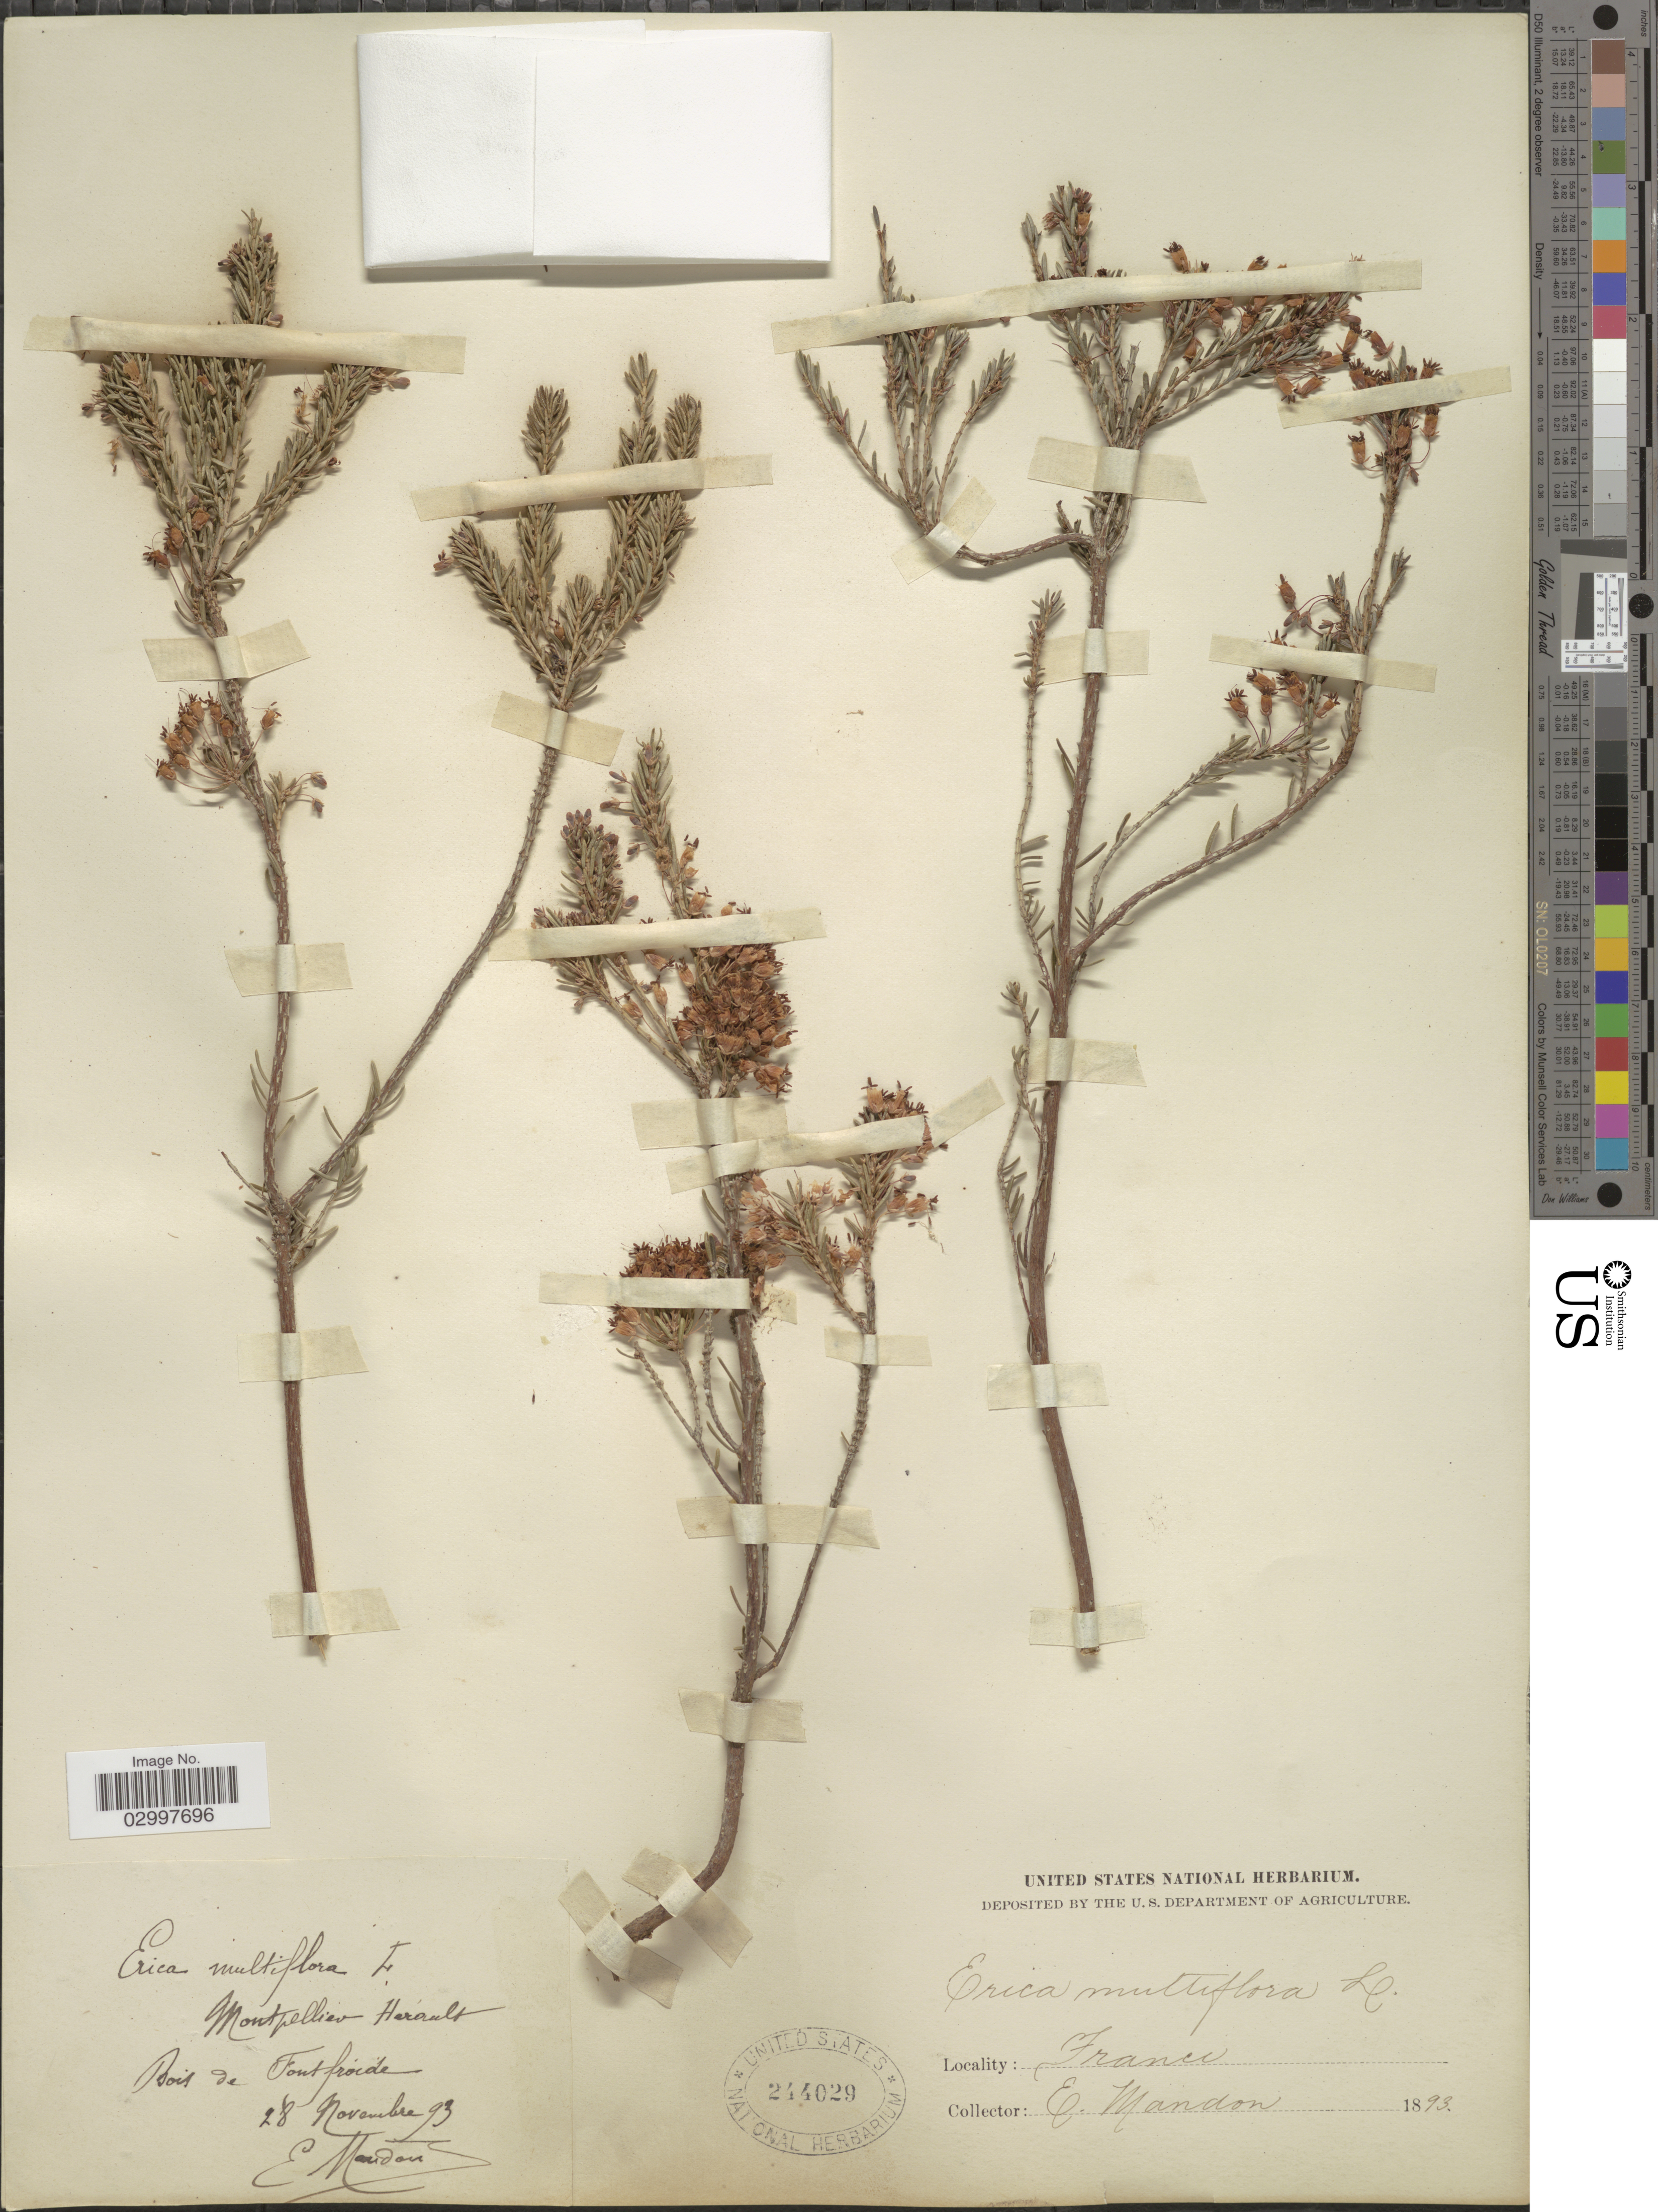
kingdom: Plantae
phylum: Tracheophyta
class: Magnoliopsida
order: Ericales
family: Ericaceae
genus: Erica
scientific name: Erica multiflora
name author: L.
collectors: E. Mandon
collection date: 1893-11-28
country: France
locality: Montpellier Hérault. Bois de Fontfroïde.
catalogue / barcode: US 244029